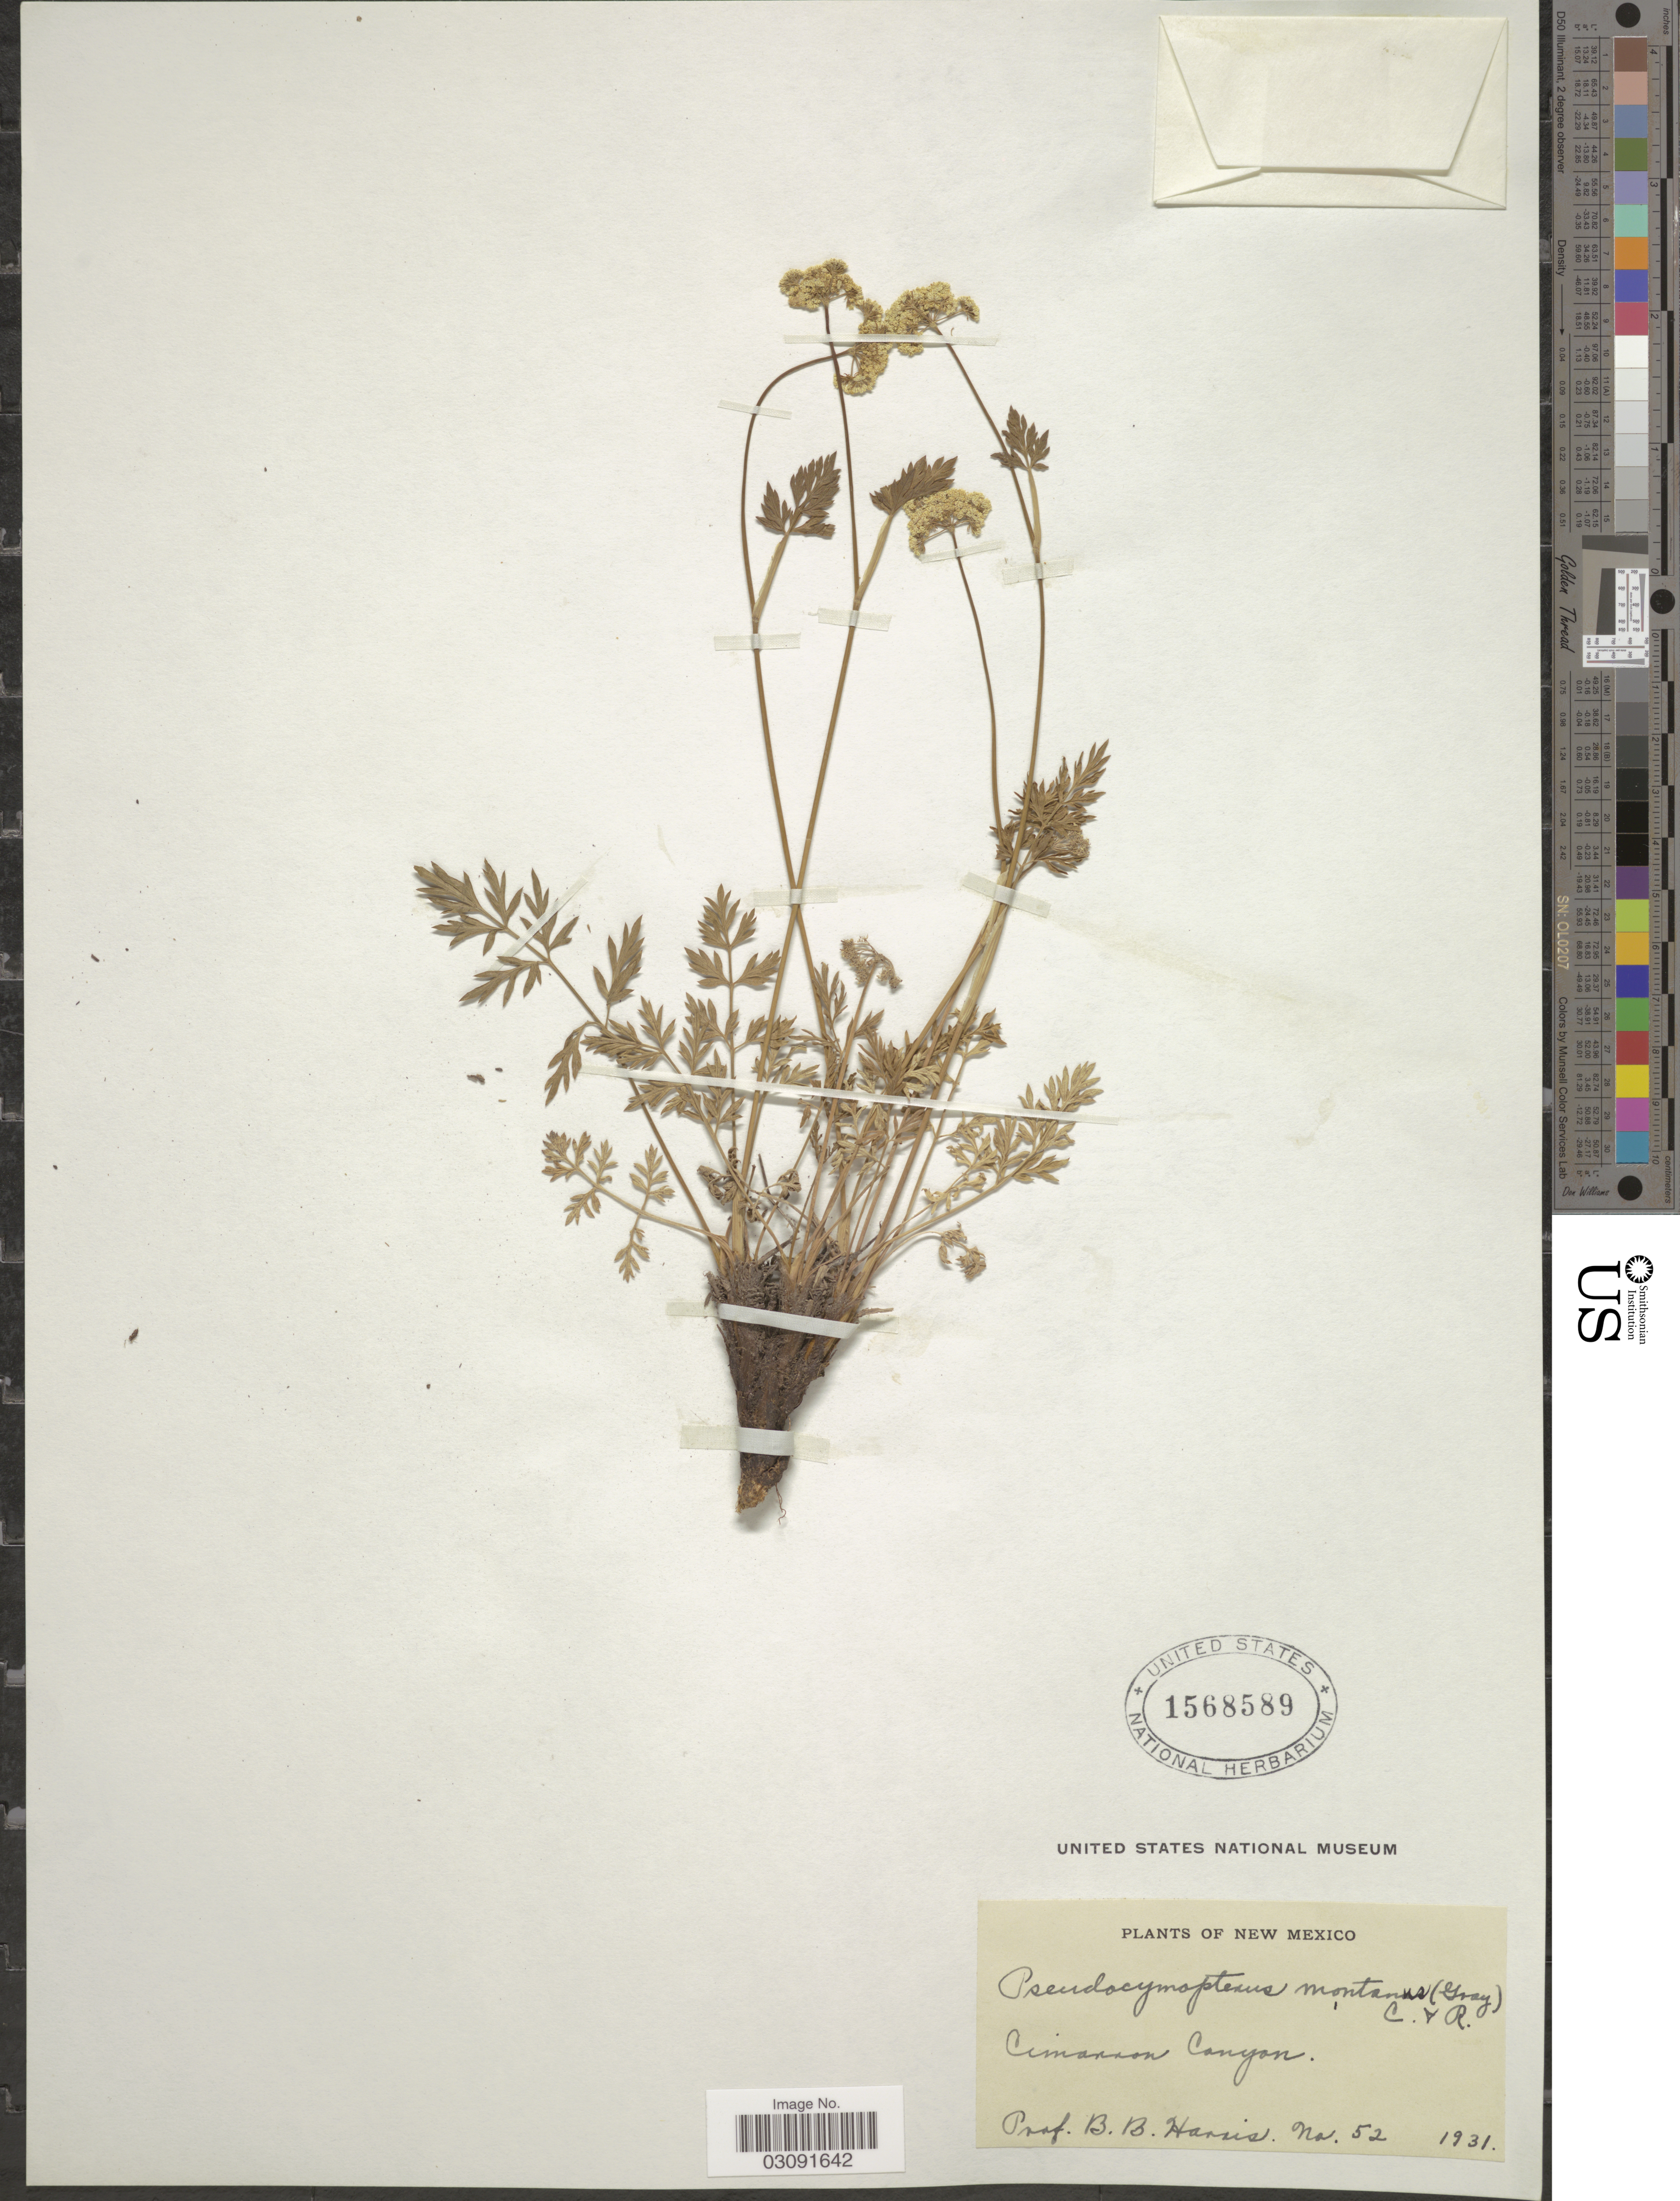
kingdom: Plantae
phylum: Tracheophyta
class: Magnoliopsida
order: Apiales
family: Apiaceae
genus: Pseudocymopterus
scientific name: Pseudocymopterus montanus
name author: (A. Gray) J.M. Coult. & Rose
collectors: B. B. Harris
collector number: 52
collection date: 1931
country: United States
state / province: New Mexico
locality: Cimarron Canyon.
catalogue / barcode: US 1568589